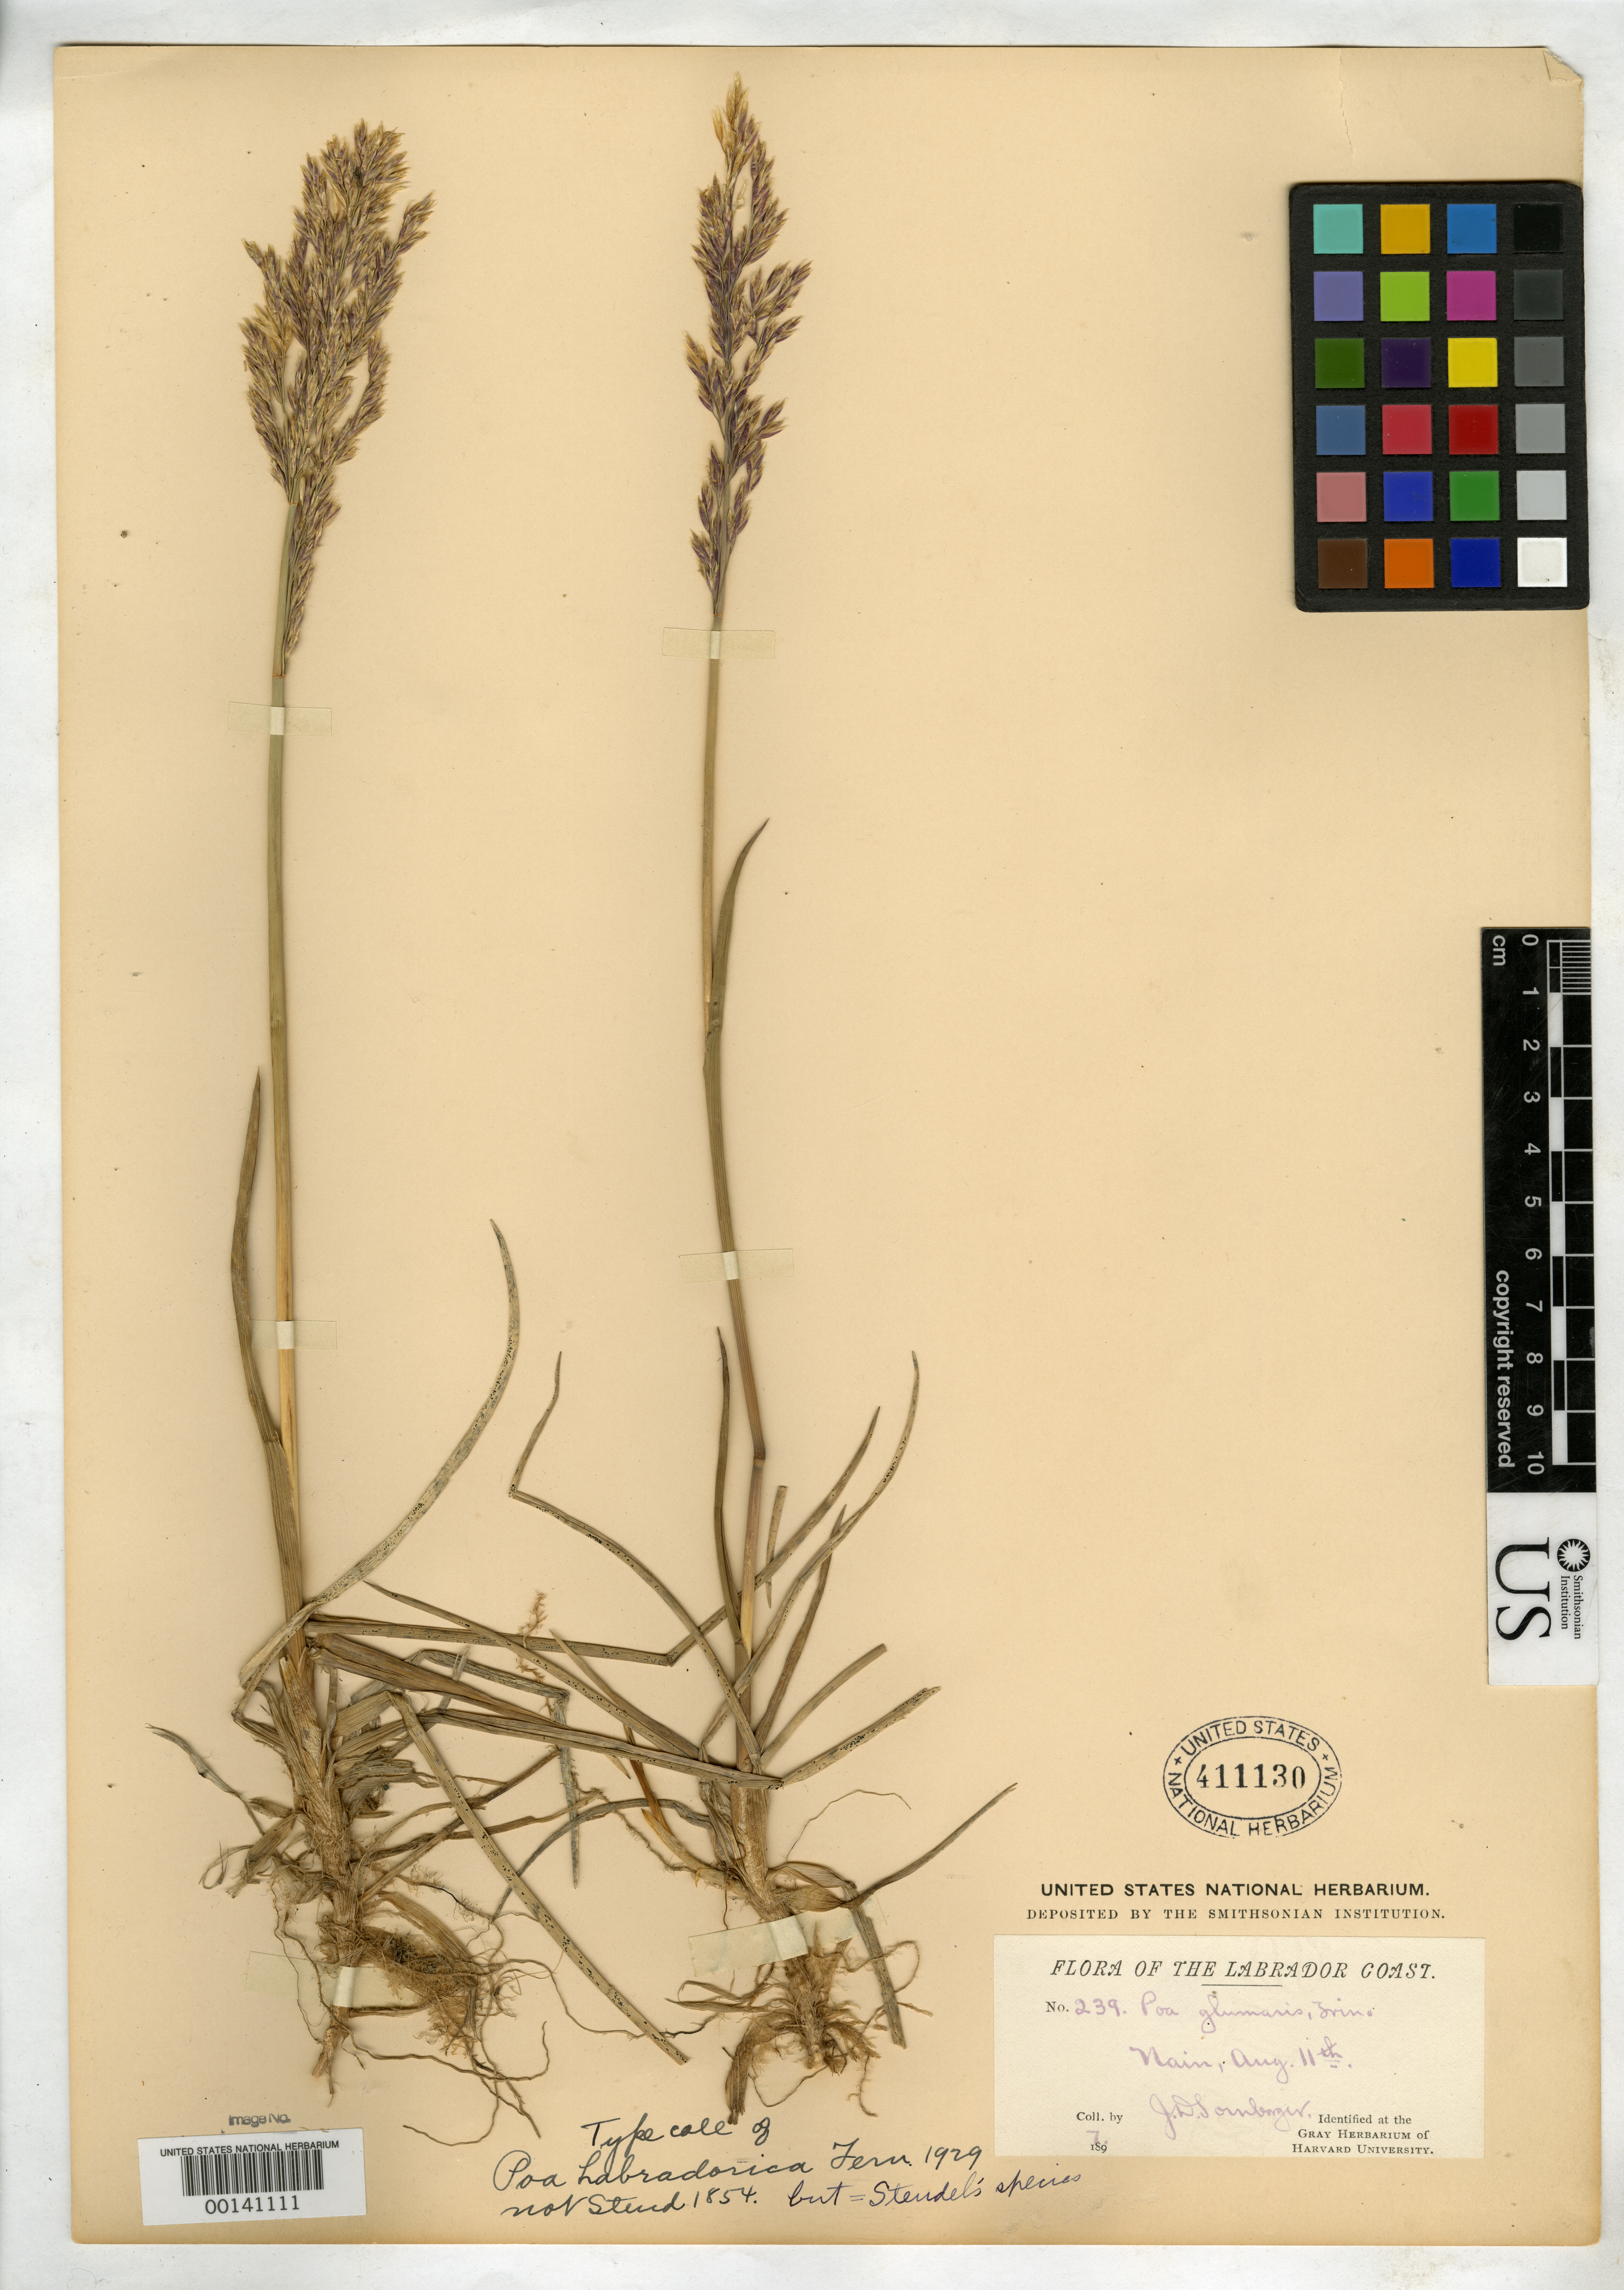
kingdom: Plantae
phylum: Tracheophyta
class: Liliopsida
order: Poales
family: Poaceae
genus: Poa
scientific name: Poa labradorica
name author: Fernald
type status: Isotype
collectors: J. Sornborger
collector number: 239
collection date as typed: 11 Aug 1897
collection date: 1897-08-11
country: Canada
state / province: Newfoundland and Labrador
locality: Labrador.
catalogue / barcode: US 411130